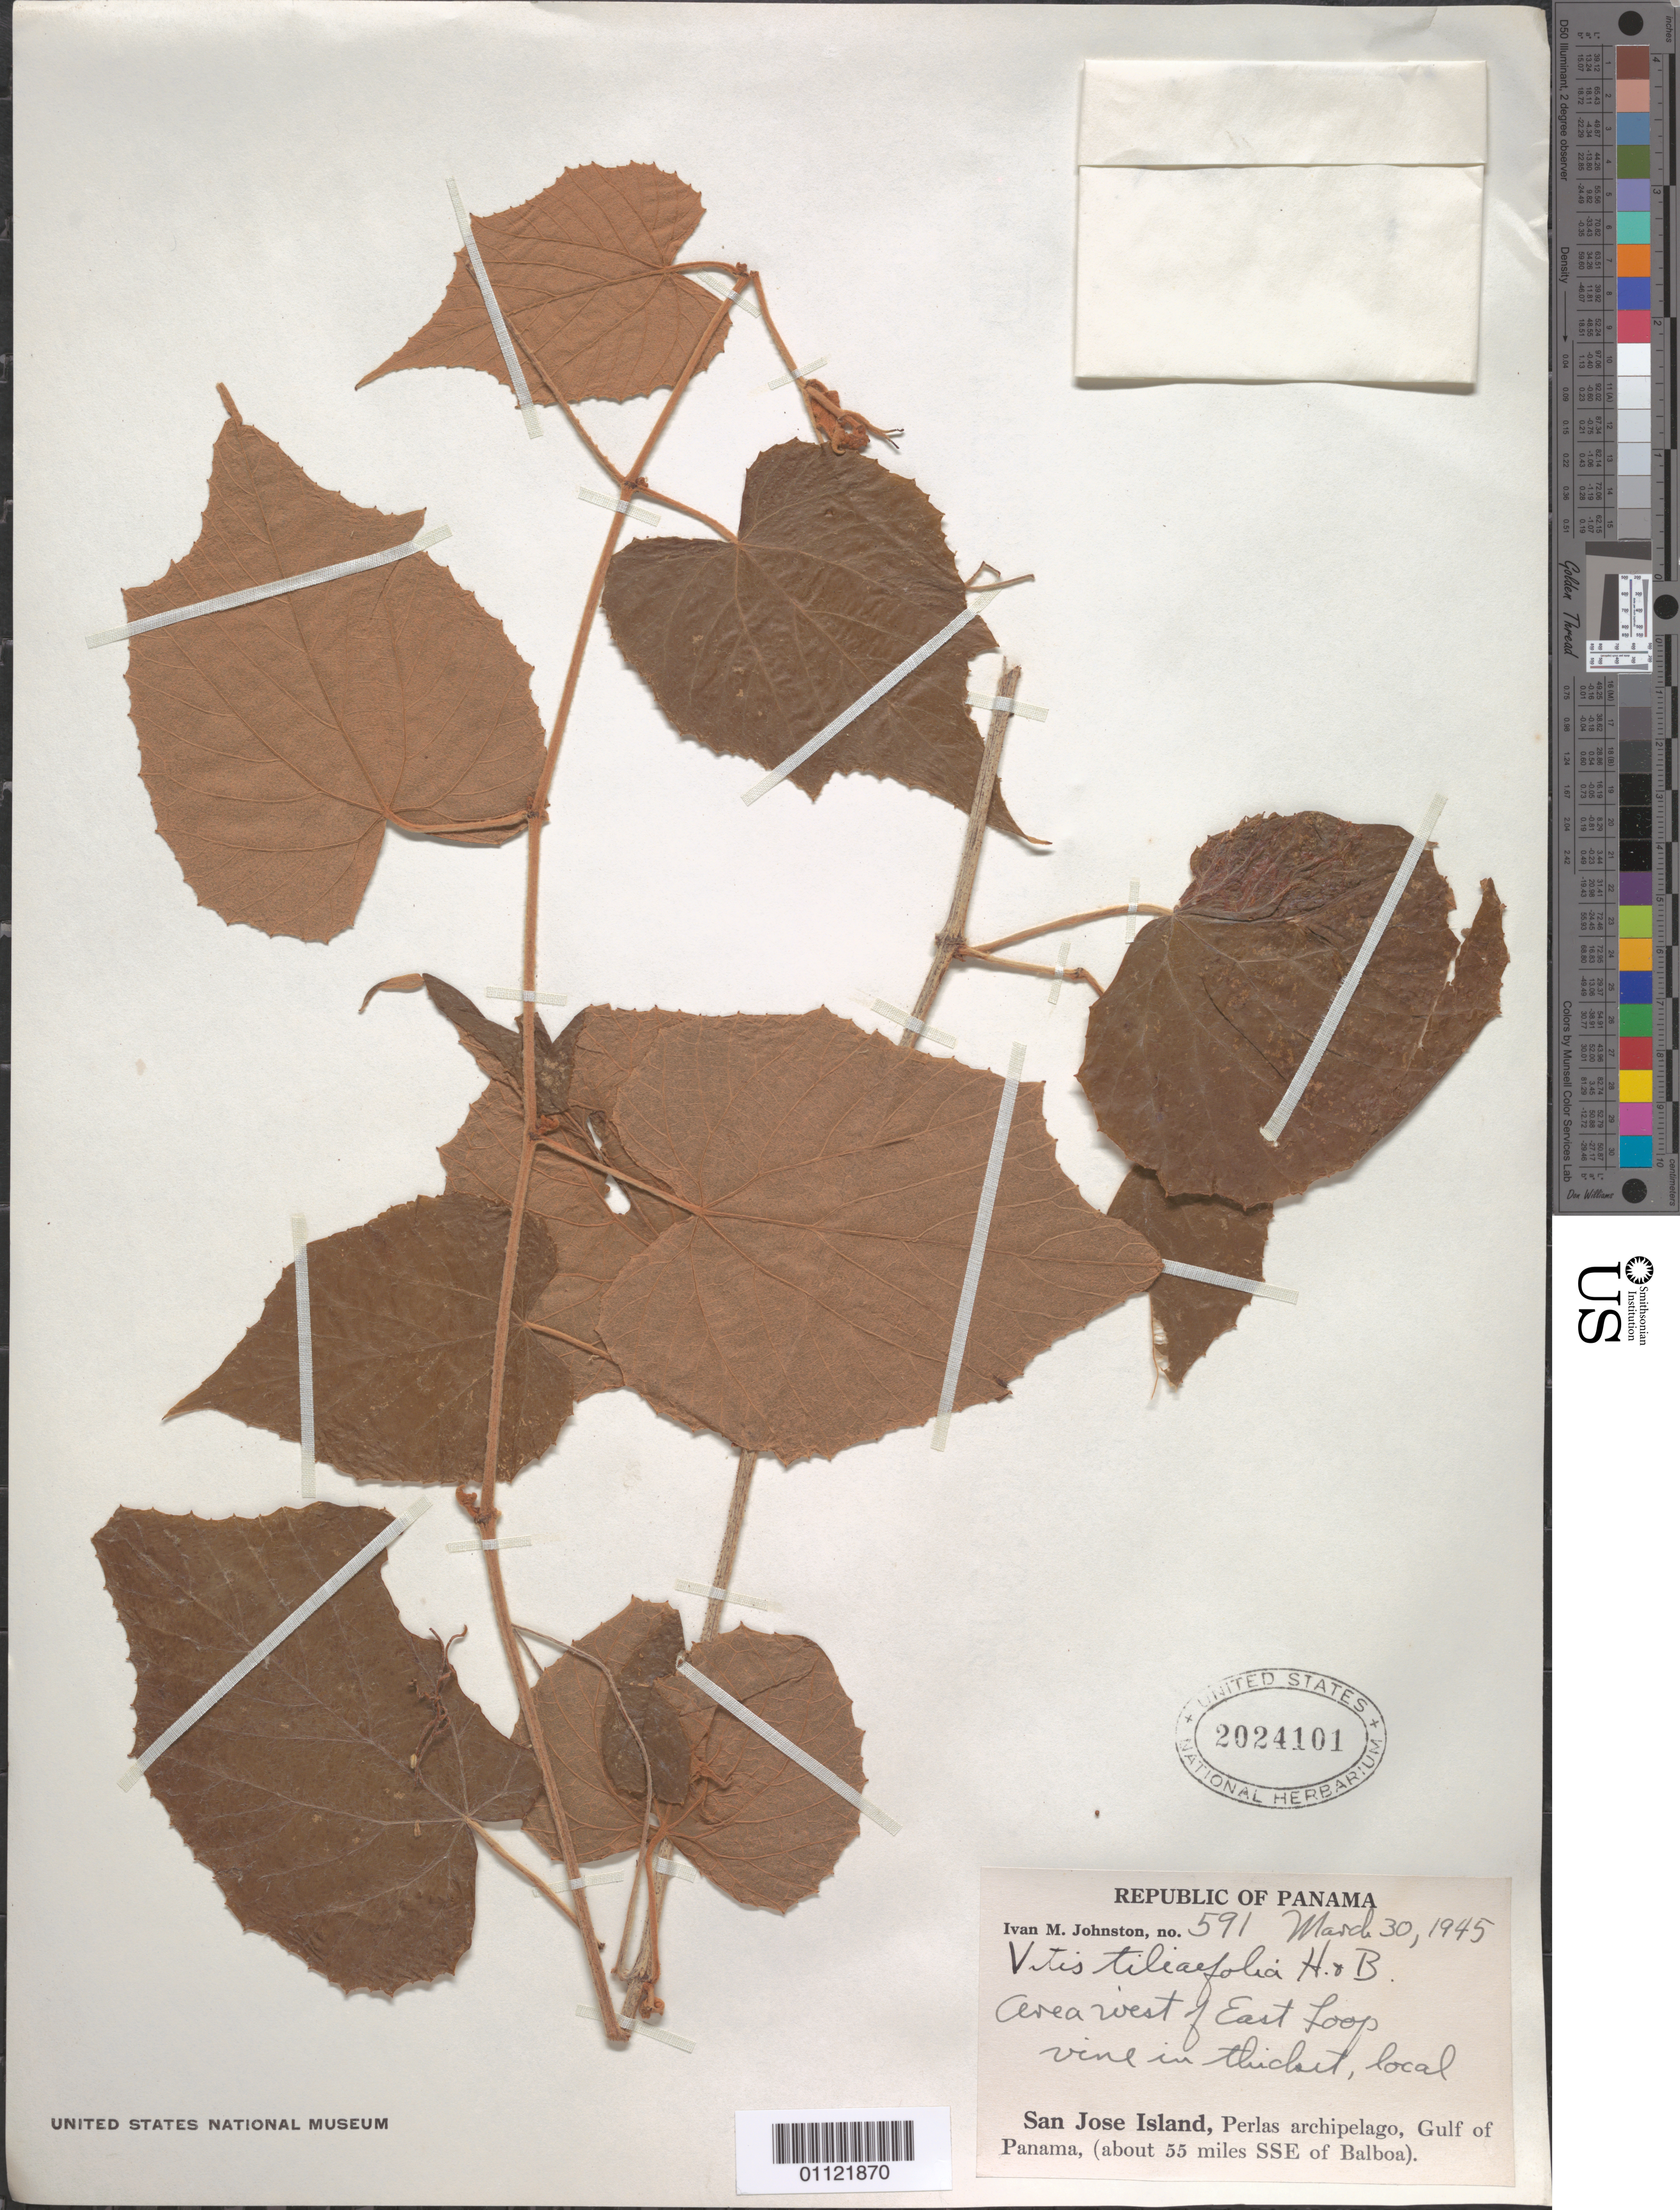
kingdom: Plantae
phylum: Tracheophyta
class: Magnoliopsida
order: Vitales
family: Vitaceae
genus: Vitis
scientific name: Vitis tiliifolia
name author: Humb. & Bonpl. ex Schult.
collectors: I.M. Johnston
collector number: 591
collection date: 1945-03-30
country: Panama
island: San Jose Island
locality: Area west of East Loop, San Jose Island, Perlas archipelago, Gulf of Panama (about 33 miles SSE of Balboa).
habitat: thicket, local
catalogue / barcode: US 2024101